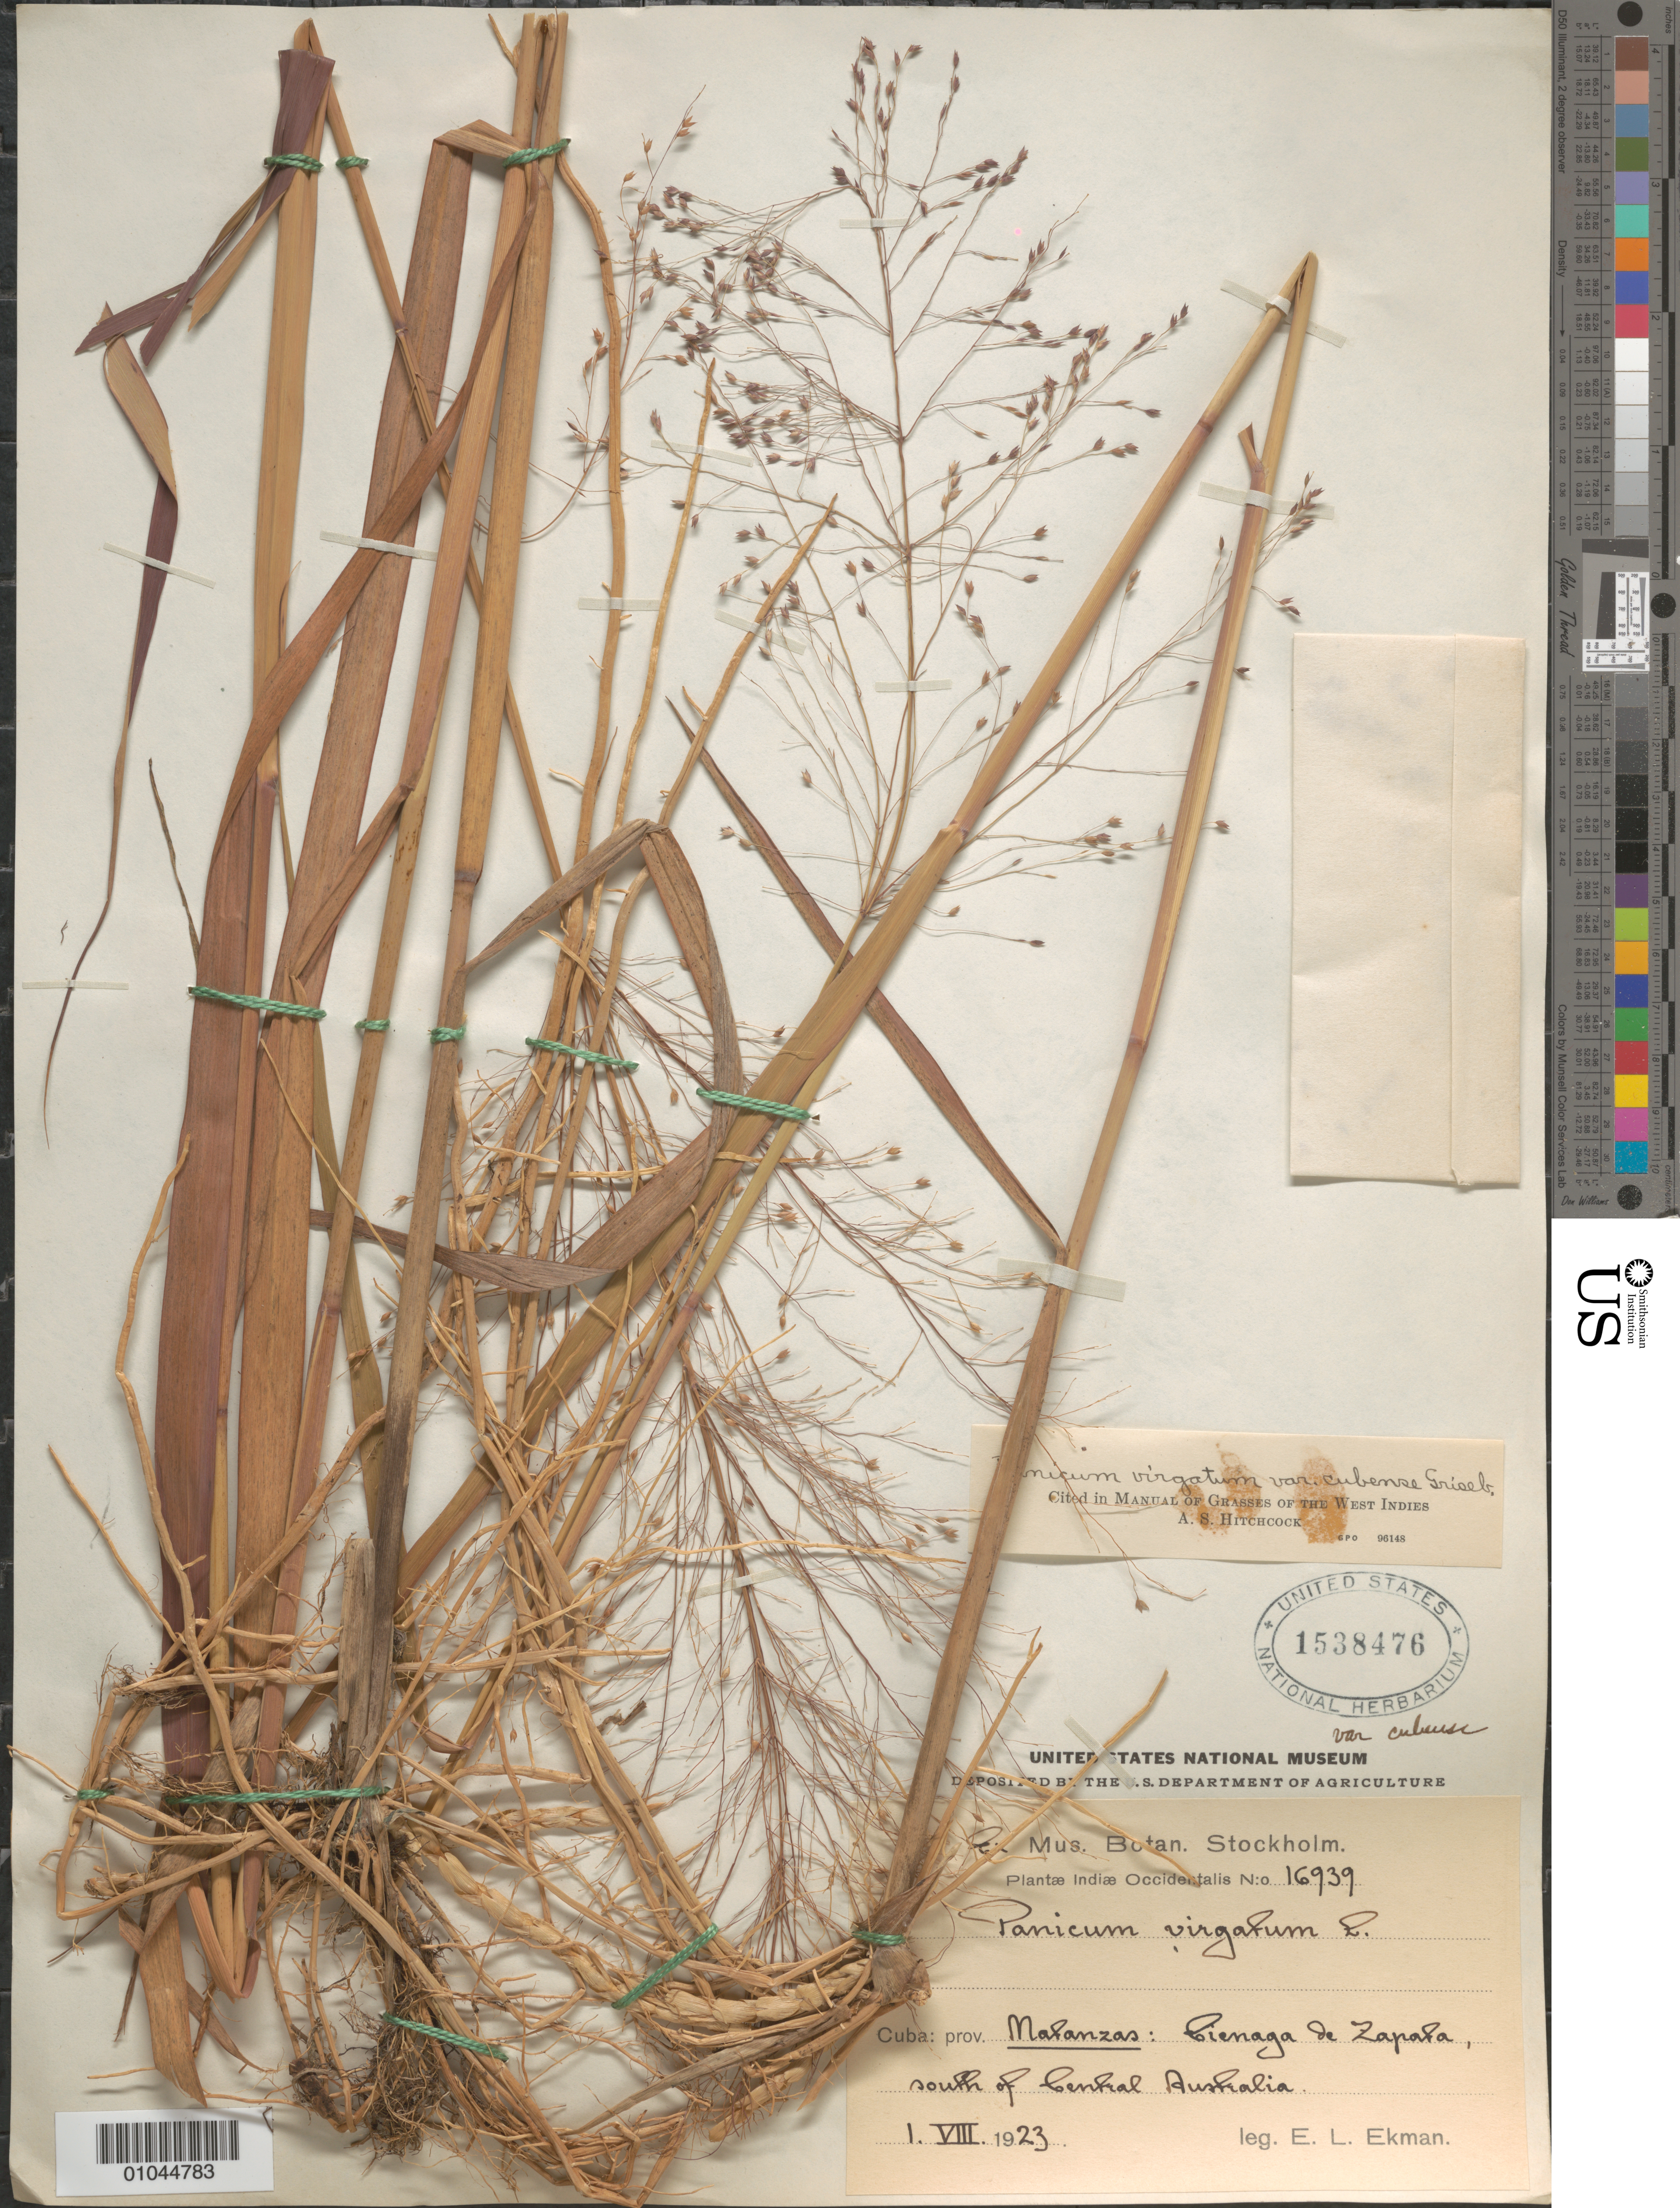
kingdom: Plantae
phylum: Tracheophyta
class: Liliopsida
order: Poales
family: Poaceae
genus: Panicum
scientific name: Panicum virgatum var. cubense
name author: Griseb.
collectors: E. L. Ekman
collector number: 16939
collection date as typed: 01 Aug 1923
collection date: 1923-08-01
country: Cuba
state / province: Matanzas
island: Cuba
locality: Cienaga de Zapata, S of Central Australia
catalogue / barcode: US 1538476